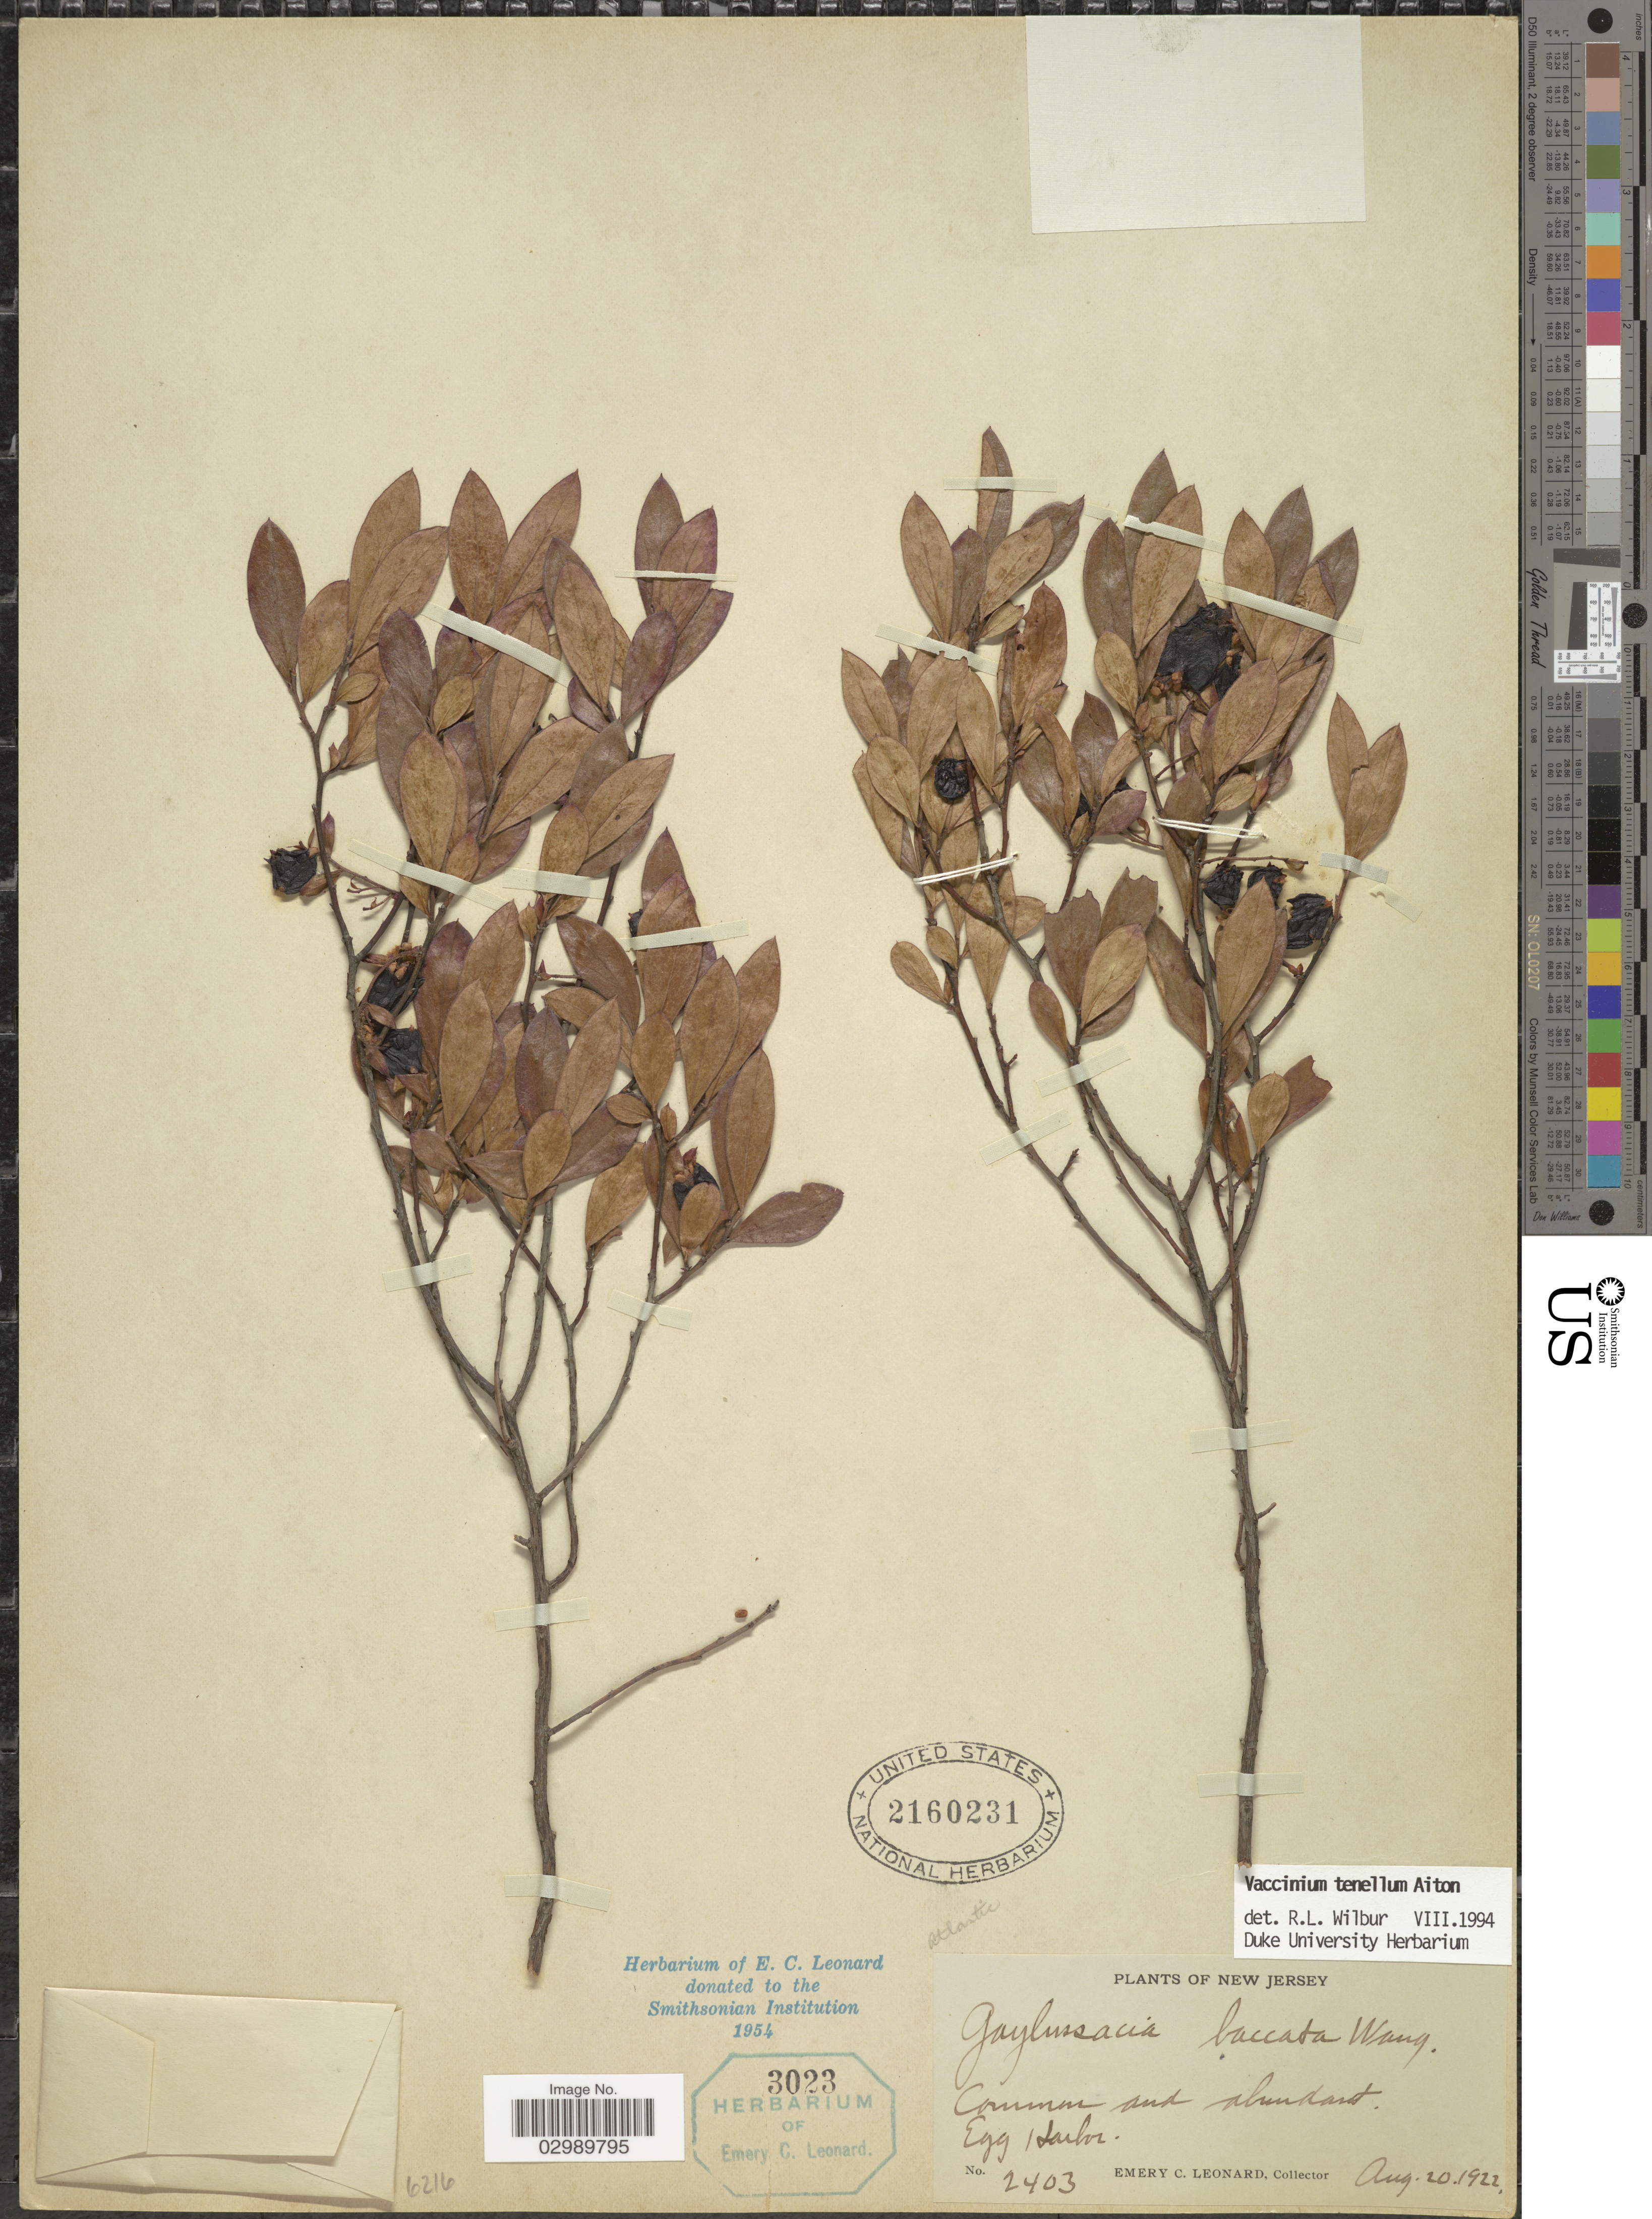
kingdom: Plantae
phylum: Tracheophyta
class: Magnoliopsida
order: Ericales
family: Ericaceae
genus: Vaccinium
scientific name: Vaccinium tenellum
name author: Aiton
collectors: E. C. Leonard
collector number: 2403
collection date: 1922-08-20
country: United States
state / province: New Jersey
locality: Egg Harbor. Atlantic.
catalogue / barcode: US 2160231